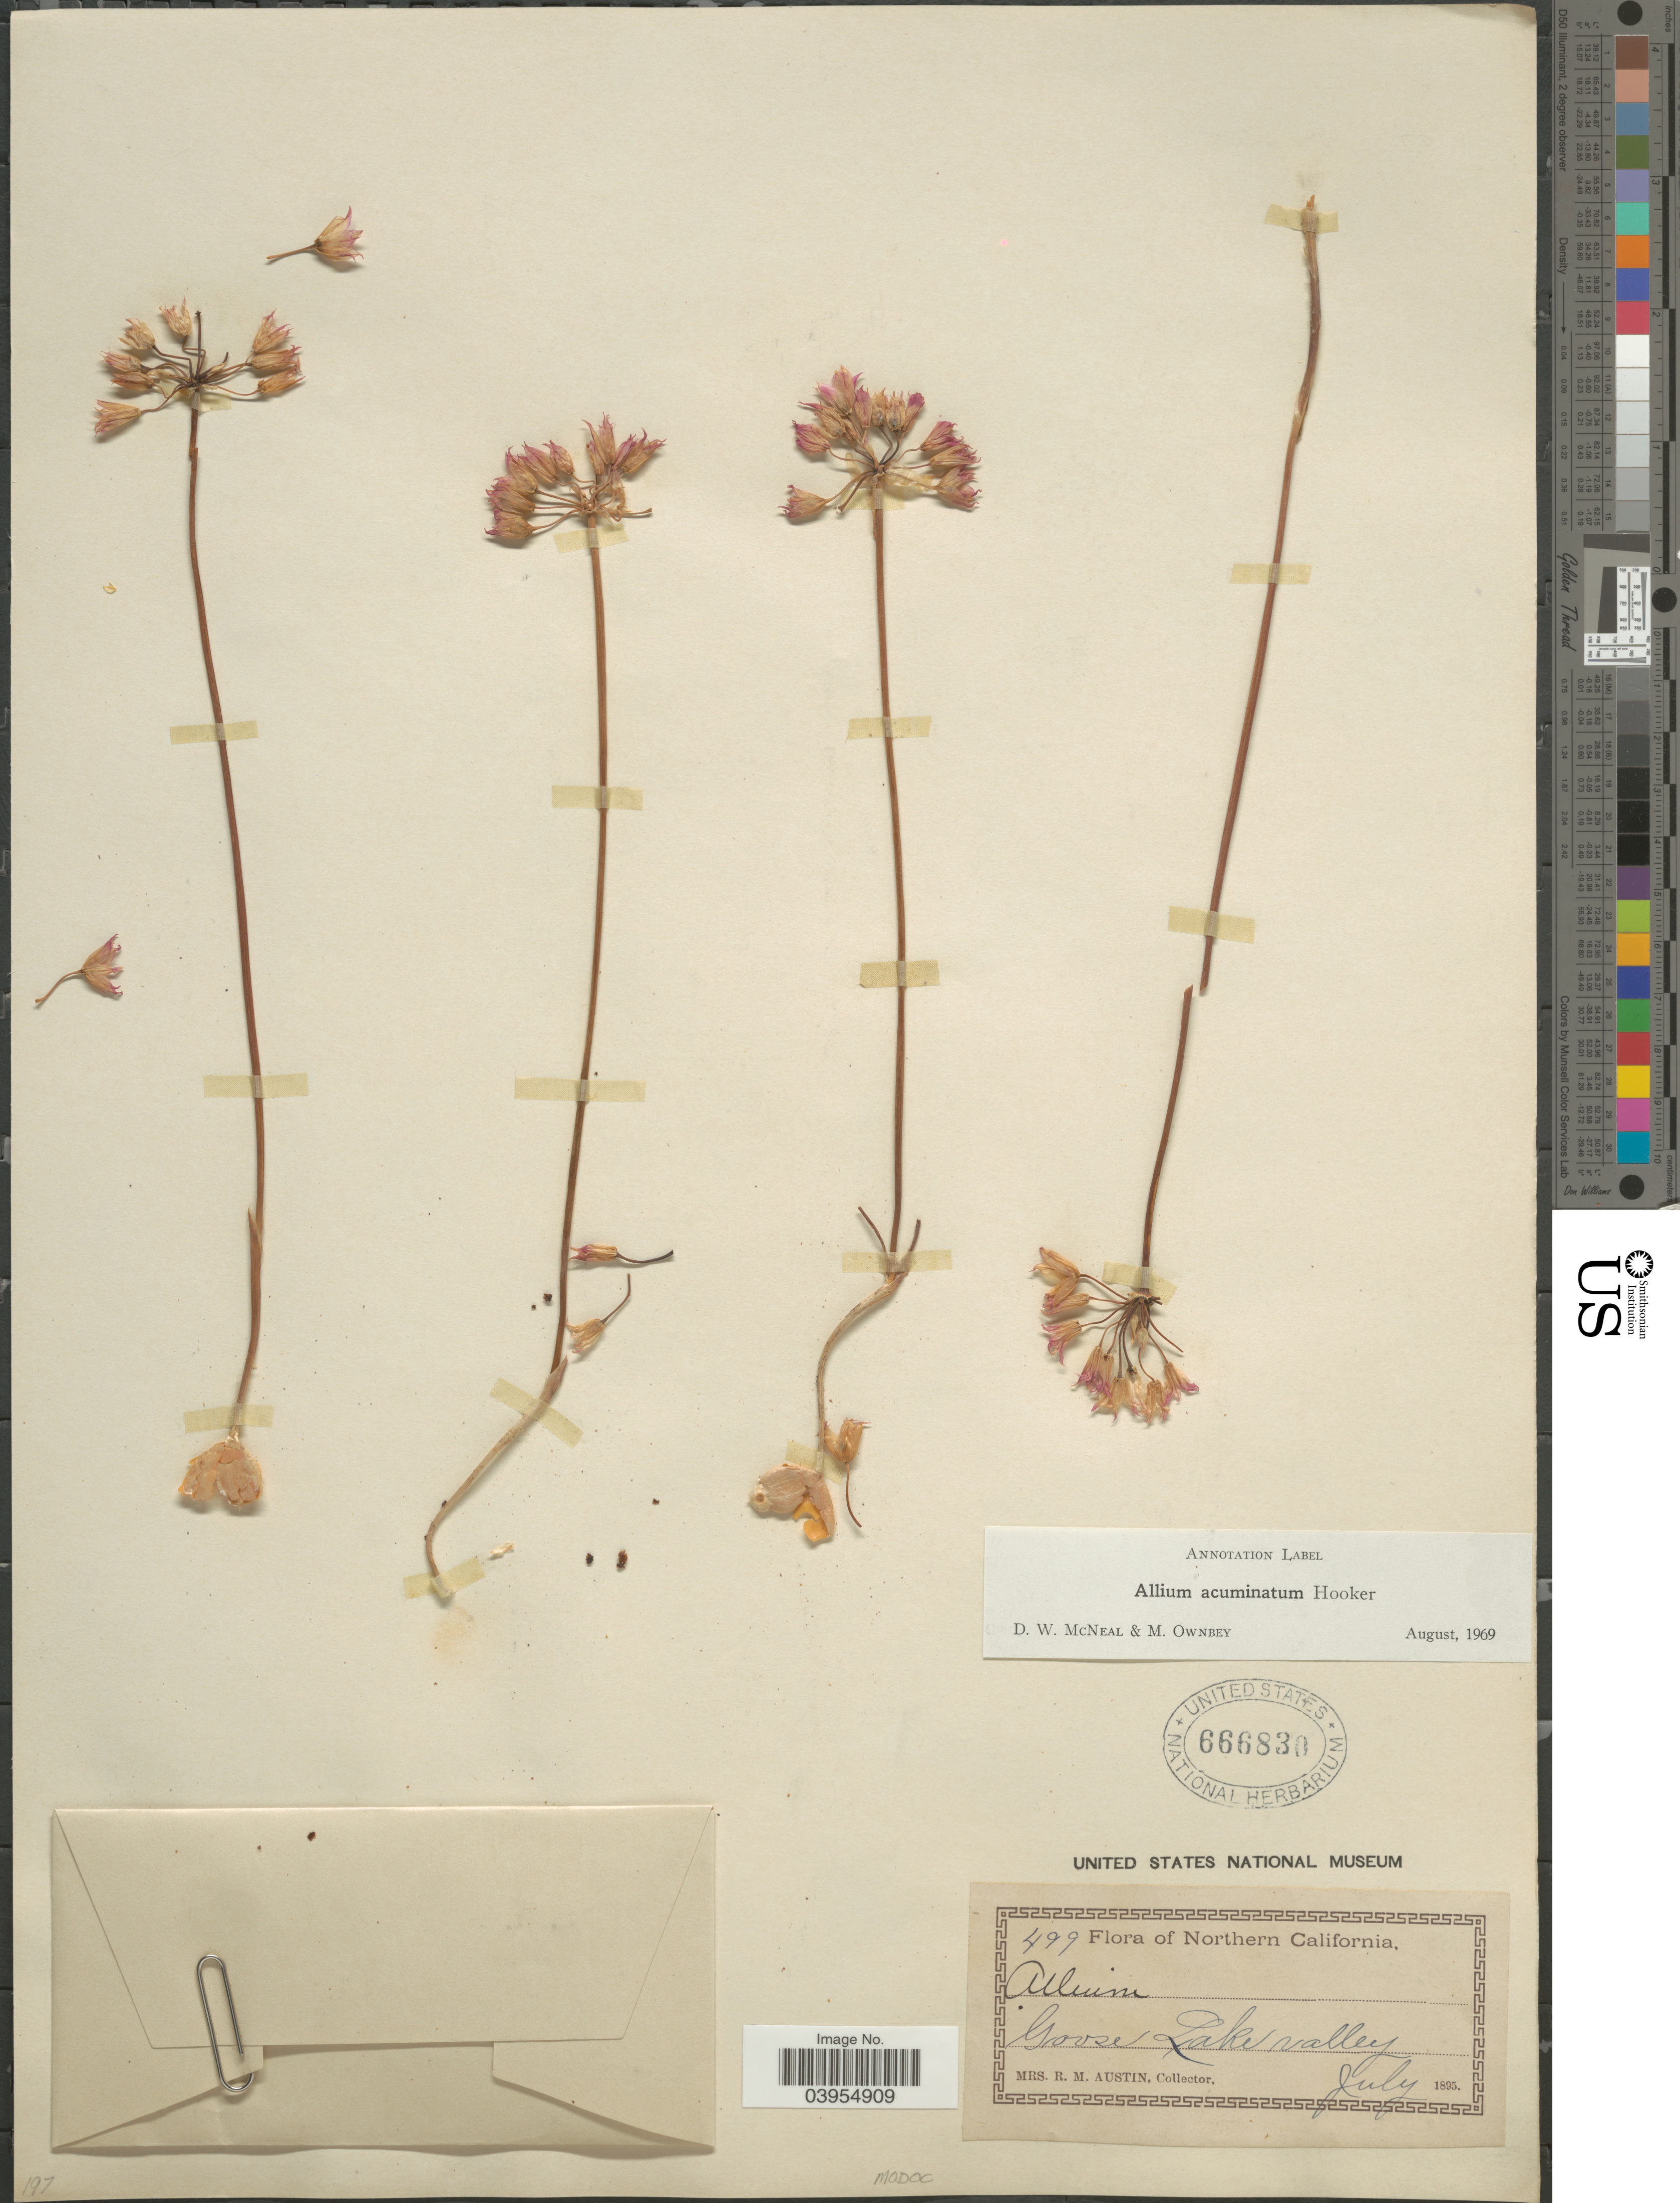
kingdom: Plantae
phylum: Tracheophyta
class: Liliopsida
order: Asparagales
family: Amaryllidaceae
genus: Allium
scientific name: Allium acuminatum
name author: Hook.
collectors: R. Austin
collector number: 499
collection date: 1895-07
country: United States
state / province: California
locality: Northern California. Goose Lake valley. Modoc.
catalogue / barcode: US 666830